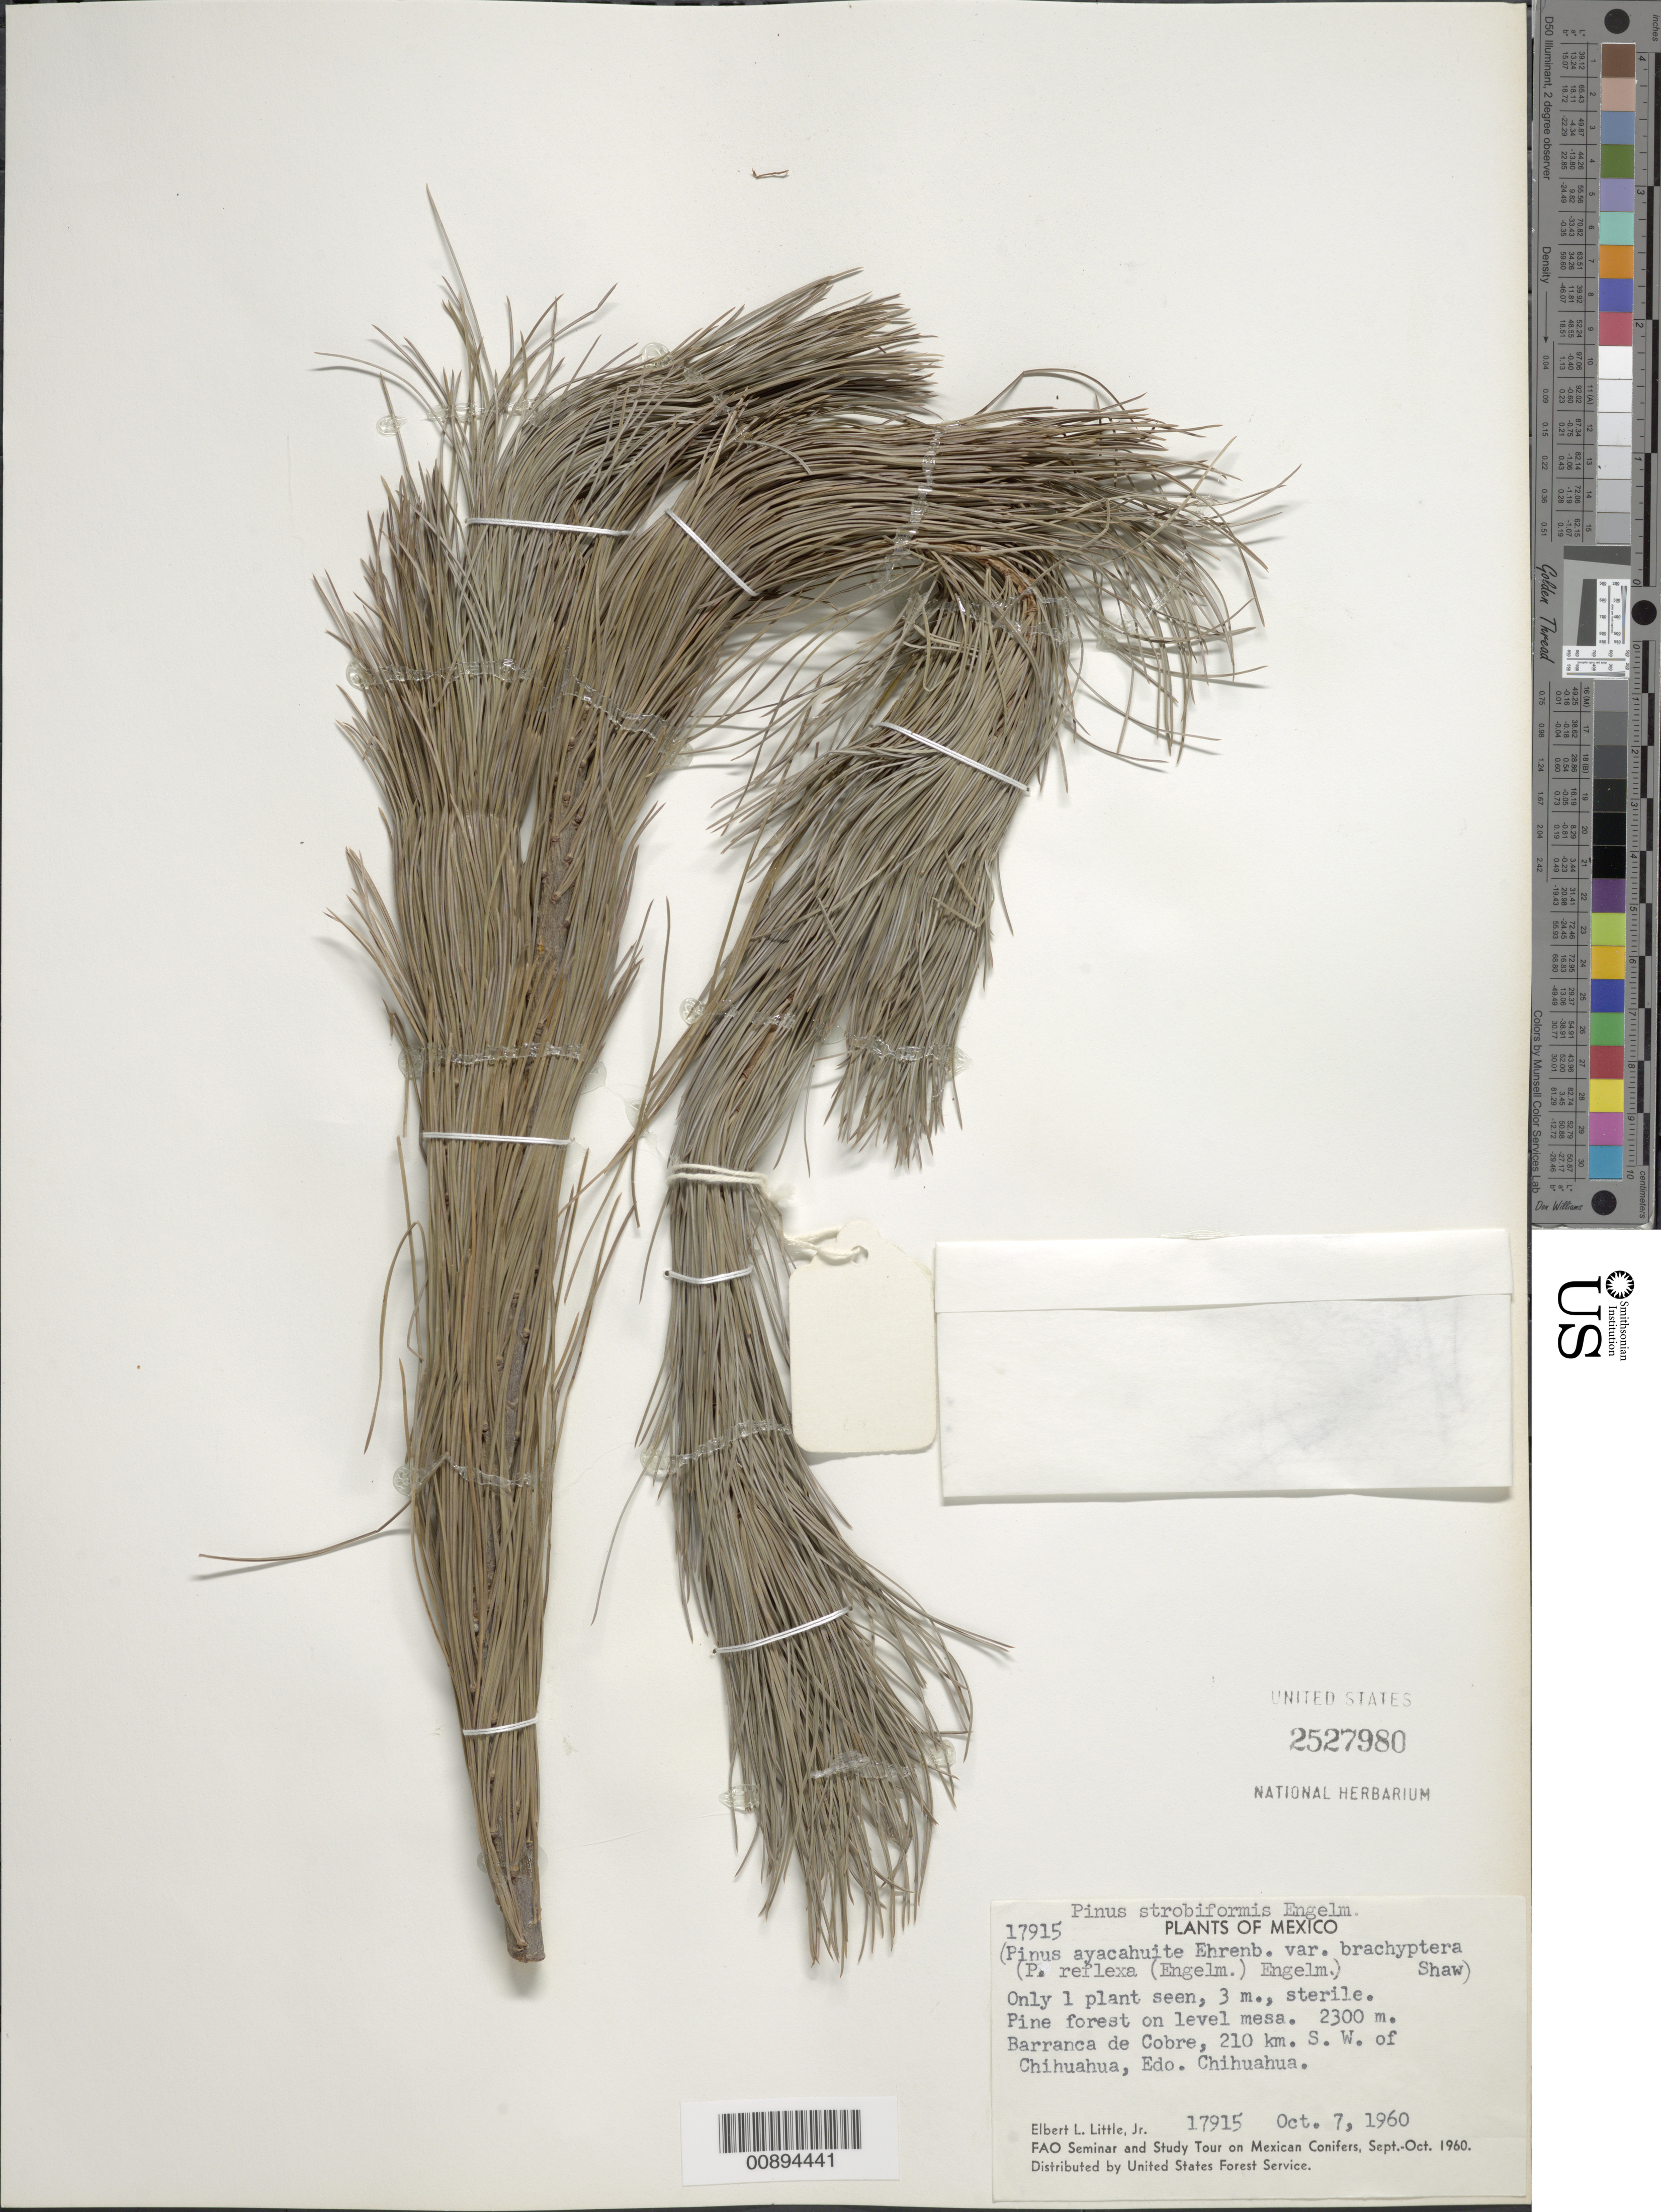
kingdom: Plantae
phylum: Tracheophyta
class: Pinopsida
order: Pinales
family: Pinaceae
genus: Pinus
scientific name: Pinus strobiformis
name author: Engelm.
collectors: E. L. Little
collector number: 17915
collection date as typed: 07 Oct 1960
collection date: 1960-10-07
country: Mexico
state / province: Chihuahua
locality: Barranca del Cobre, 210 km. SW of Chihuahua, Chihuahua.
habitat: Pine forest on level mesa.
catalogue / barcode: US 2527980